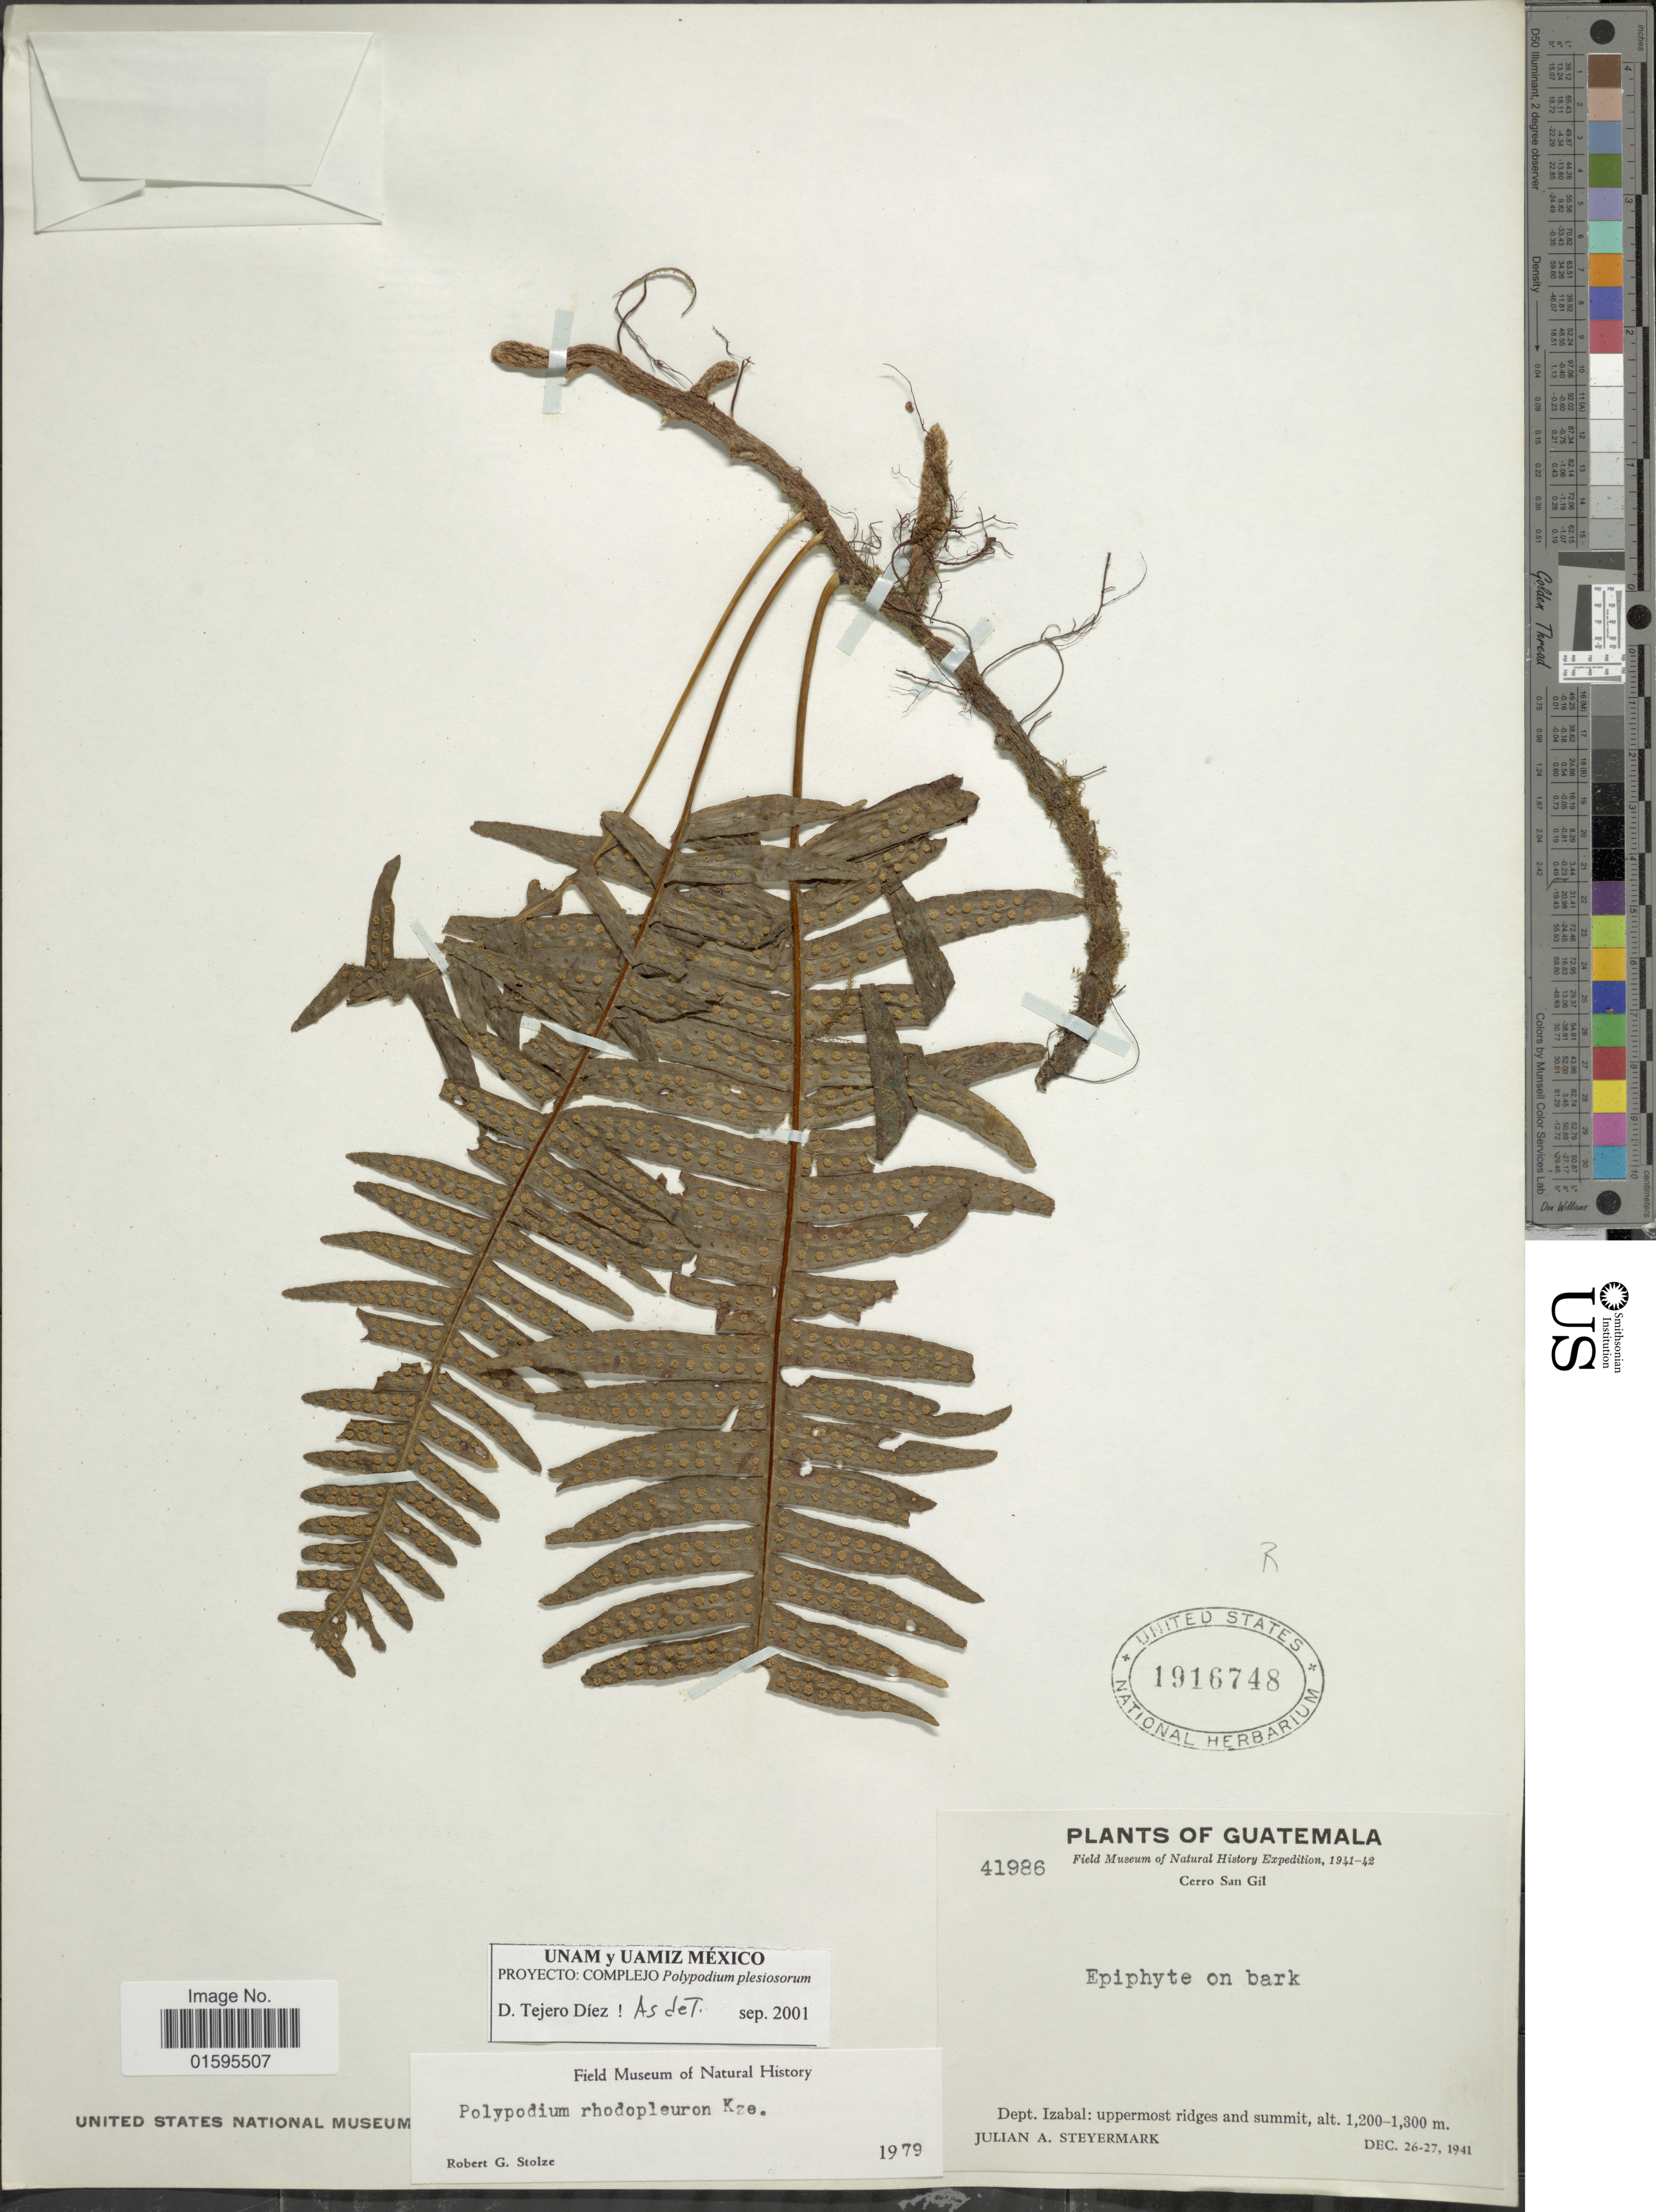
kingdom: Plantae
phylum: Tracheophyta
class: Polypodiopsida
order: Polypodiales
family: Polypodiaceae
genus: Polypodium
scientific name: Polypodium rhodopleuron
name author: Kunze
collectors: J. Steyermark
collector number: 41986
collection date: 1941-12-26/1941-12-27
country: Guatemala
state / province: Izabal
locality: Cerro San Gil, Dept. Izabal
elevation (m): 1200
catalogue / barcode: US 1916748